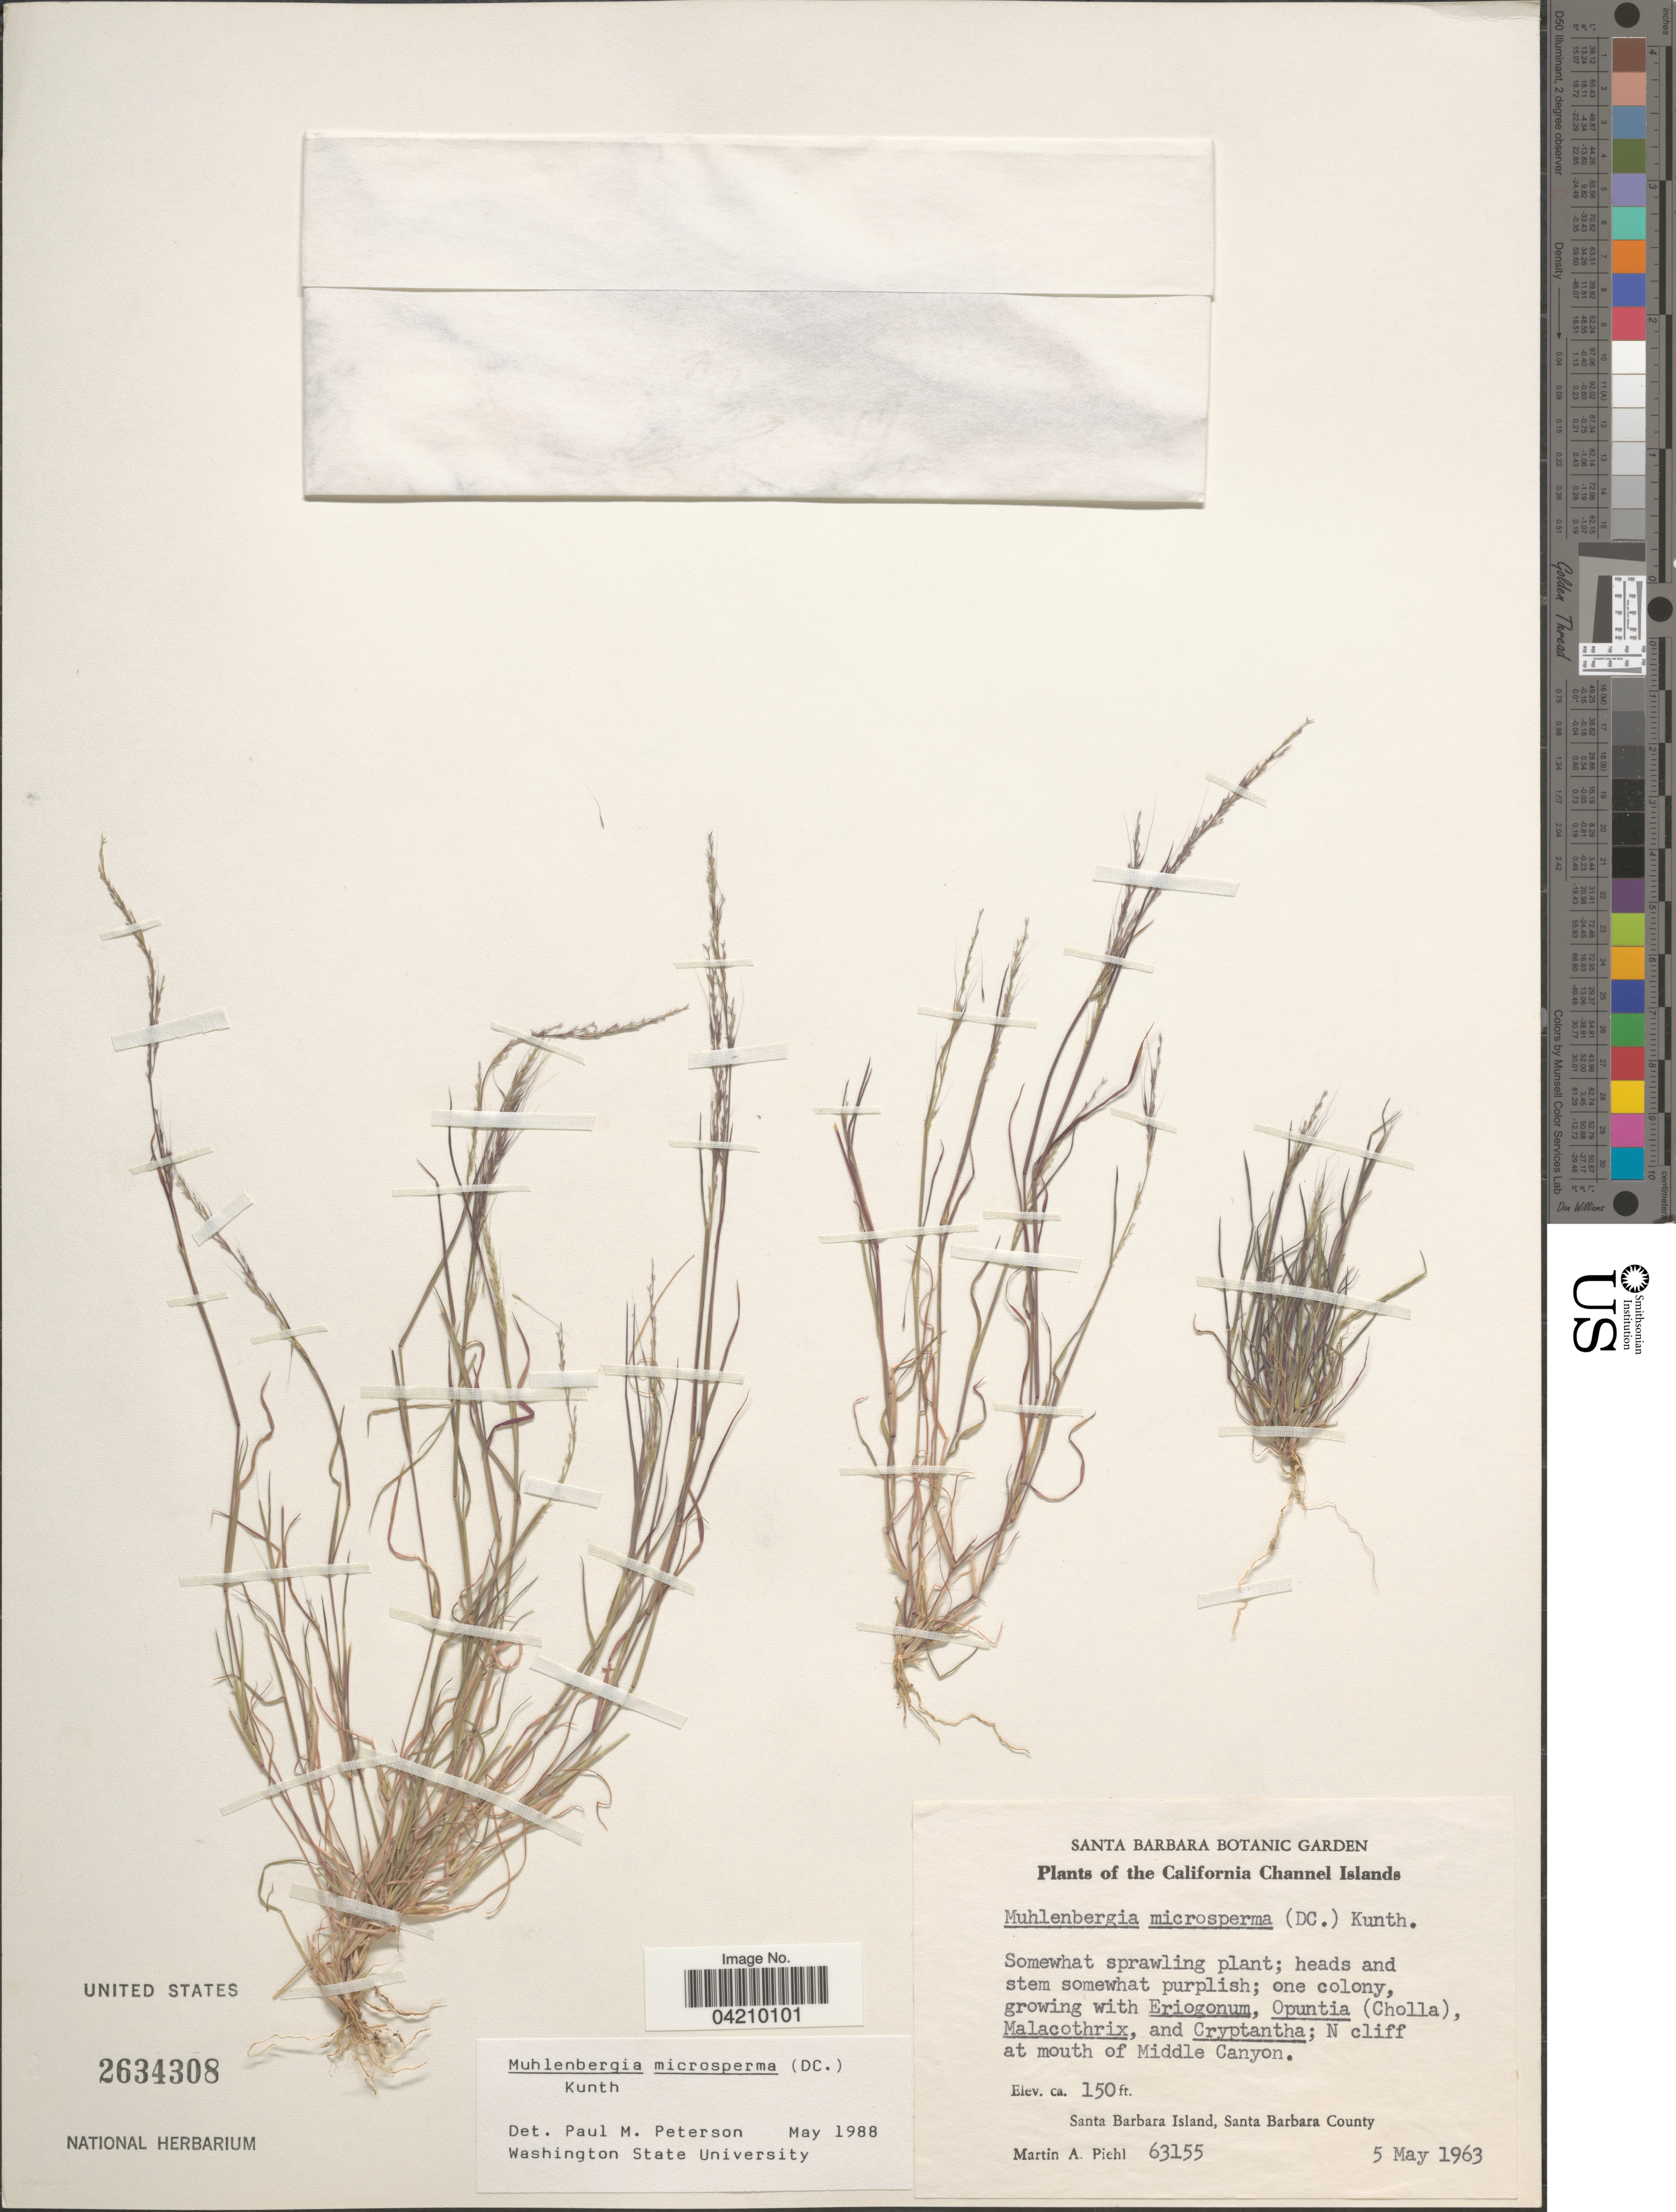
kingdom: Plantae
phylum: Tracheophyta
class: Liliopsida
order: Poales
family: Poaceae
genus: Muhlenbergia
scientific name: Muhlenbergia microsperma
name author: (DC.) Kunth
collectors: M. Piehl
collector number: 63155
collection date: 1963-05-05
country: United States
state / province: California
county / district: Santa Barbara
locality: California Channel Islands. N cliff at mouth of Middle Canyon. Santa Barbara Island, Santa Barbara County.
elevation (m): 46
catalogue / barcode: US 2634308